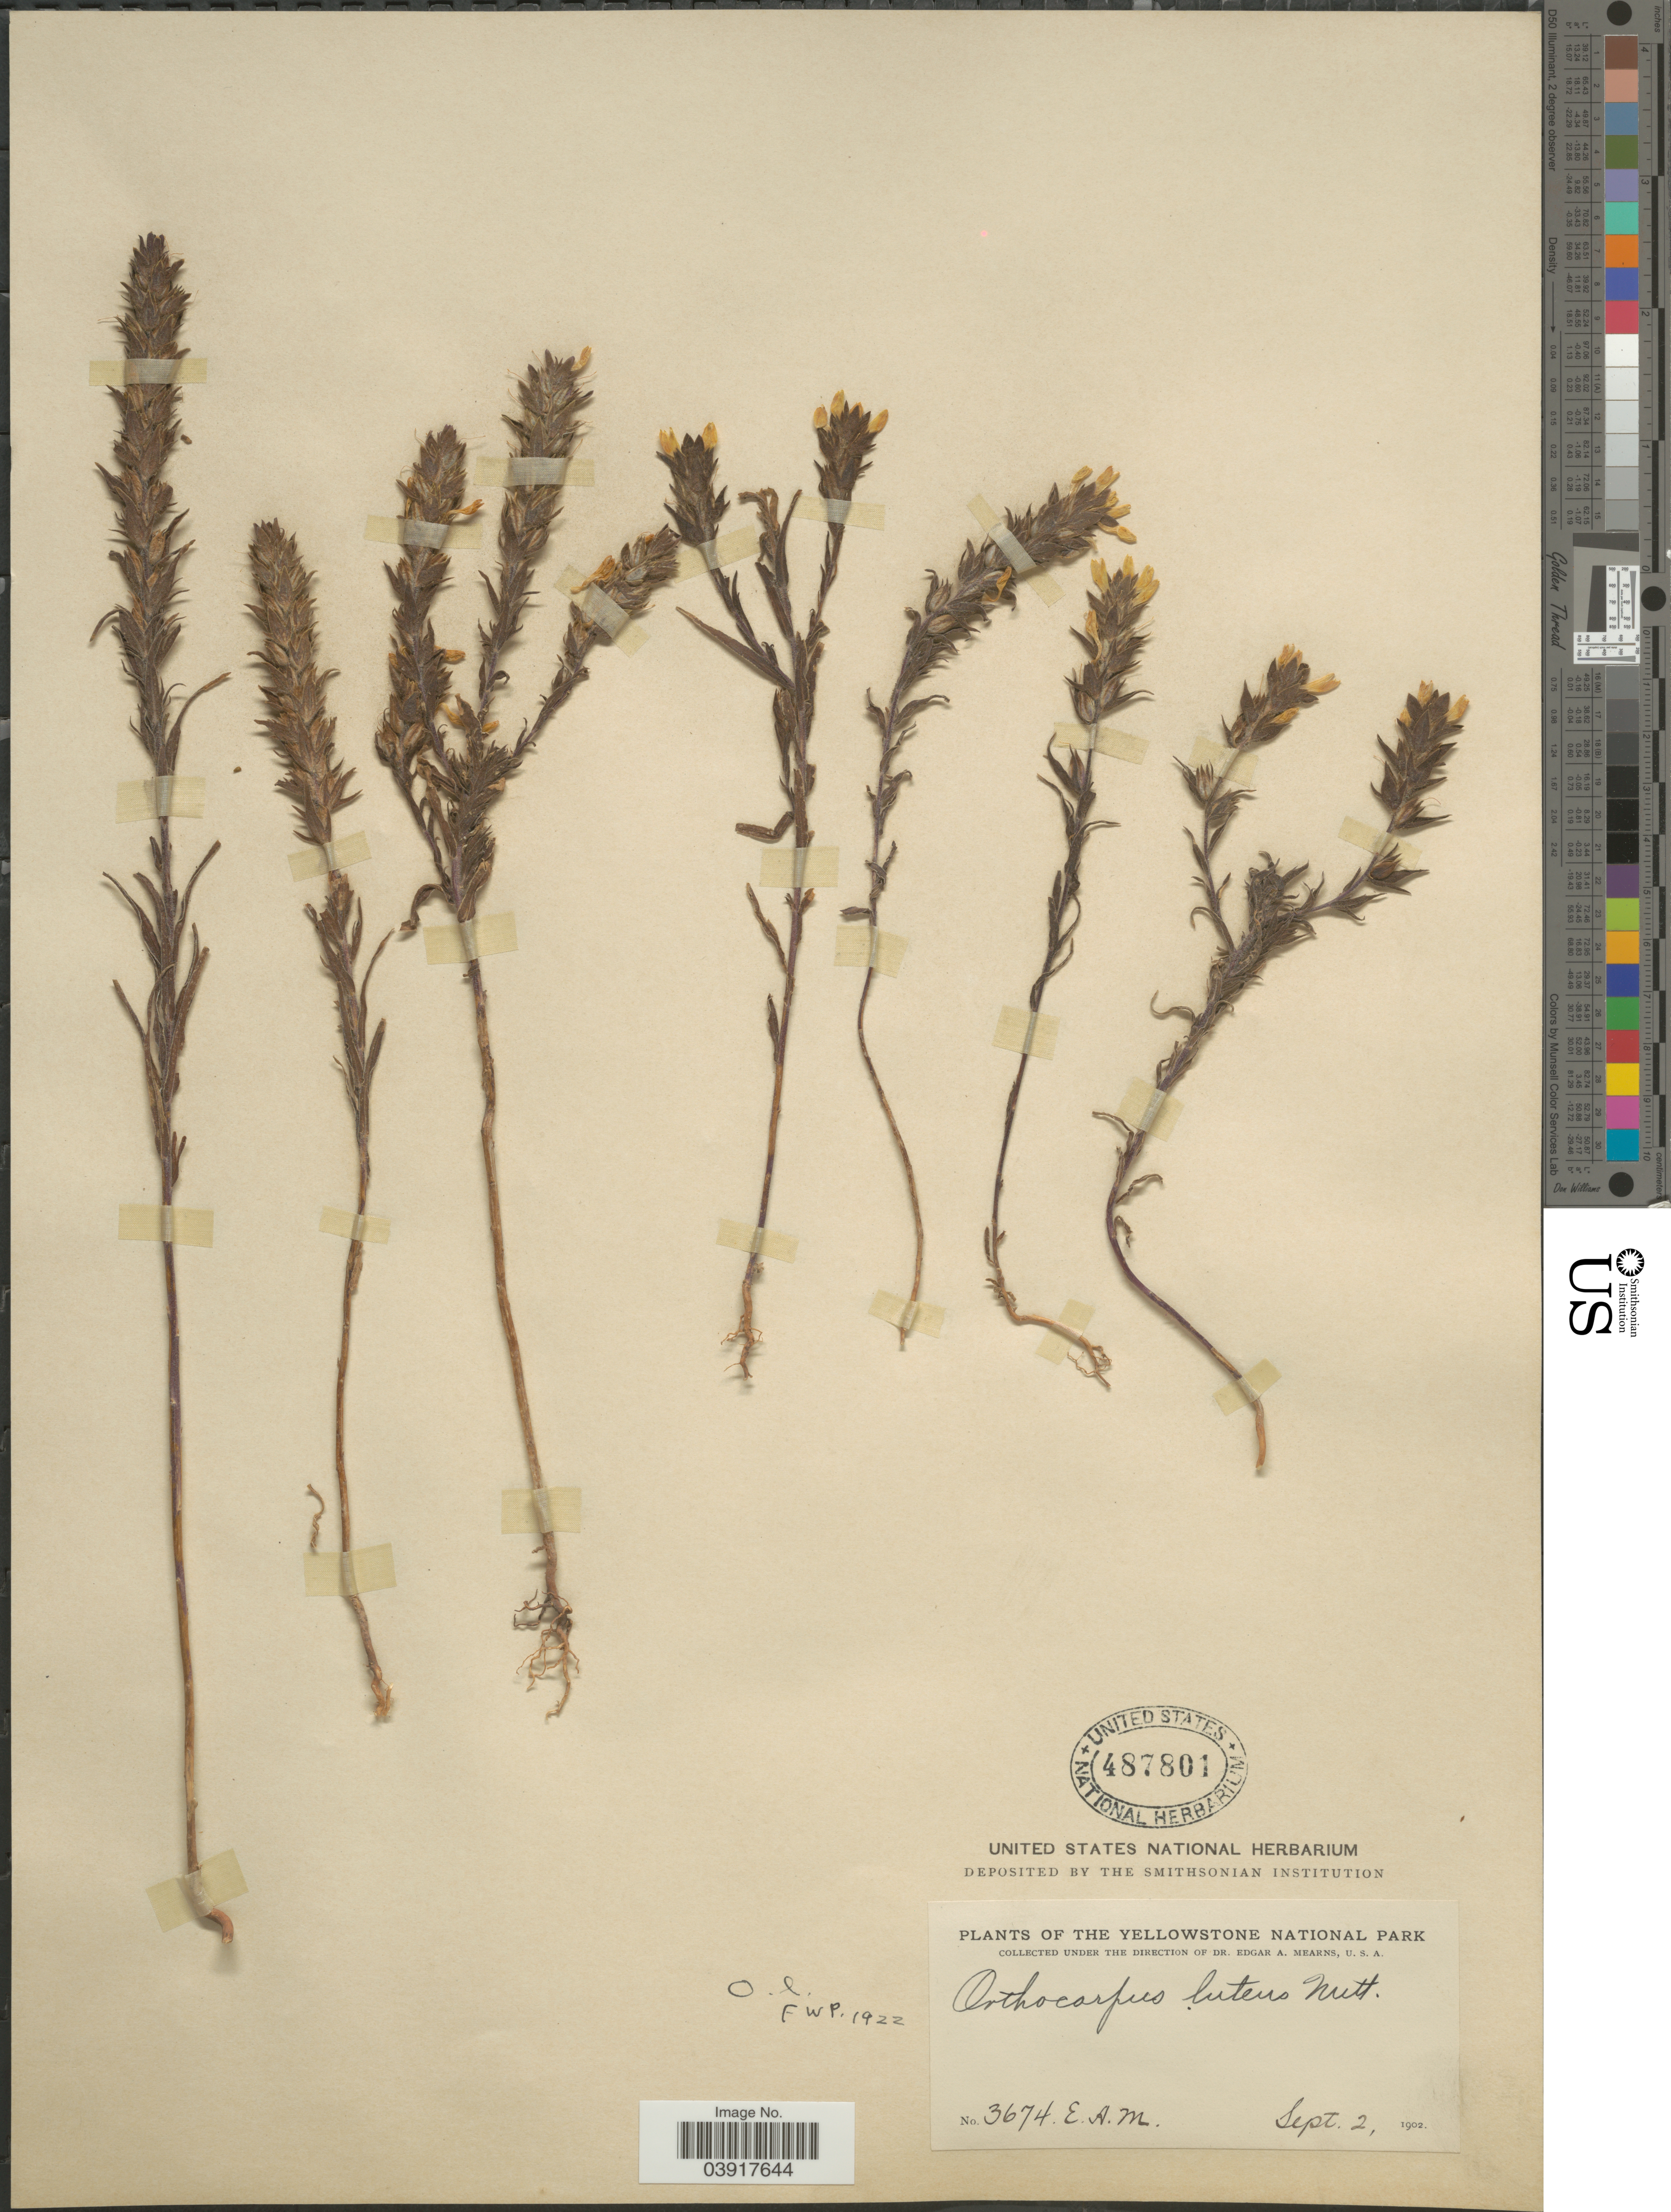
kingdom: Plantae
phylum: Tracheophyta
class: Magnoliopsida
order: Lamiales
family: Orobanchaceae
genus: Orthocarpus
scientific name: Orthocarpus luteus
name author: Nutt.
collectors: E. A. Mearns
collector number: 3674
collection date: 1902-09-02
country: United States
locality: The Yellowstone National Park.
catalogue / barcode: US 487801